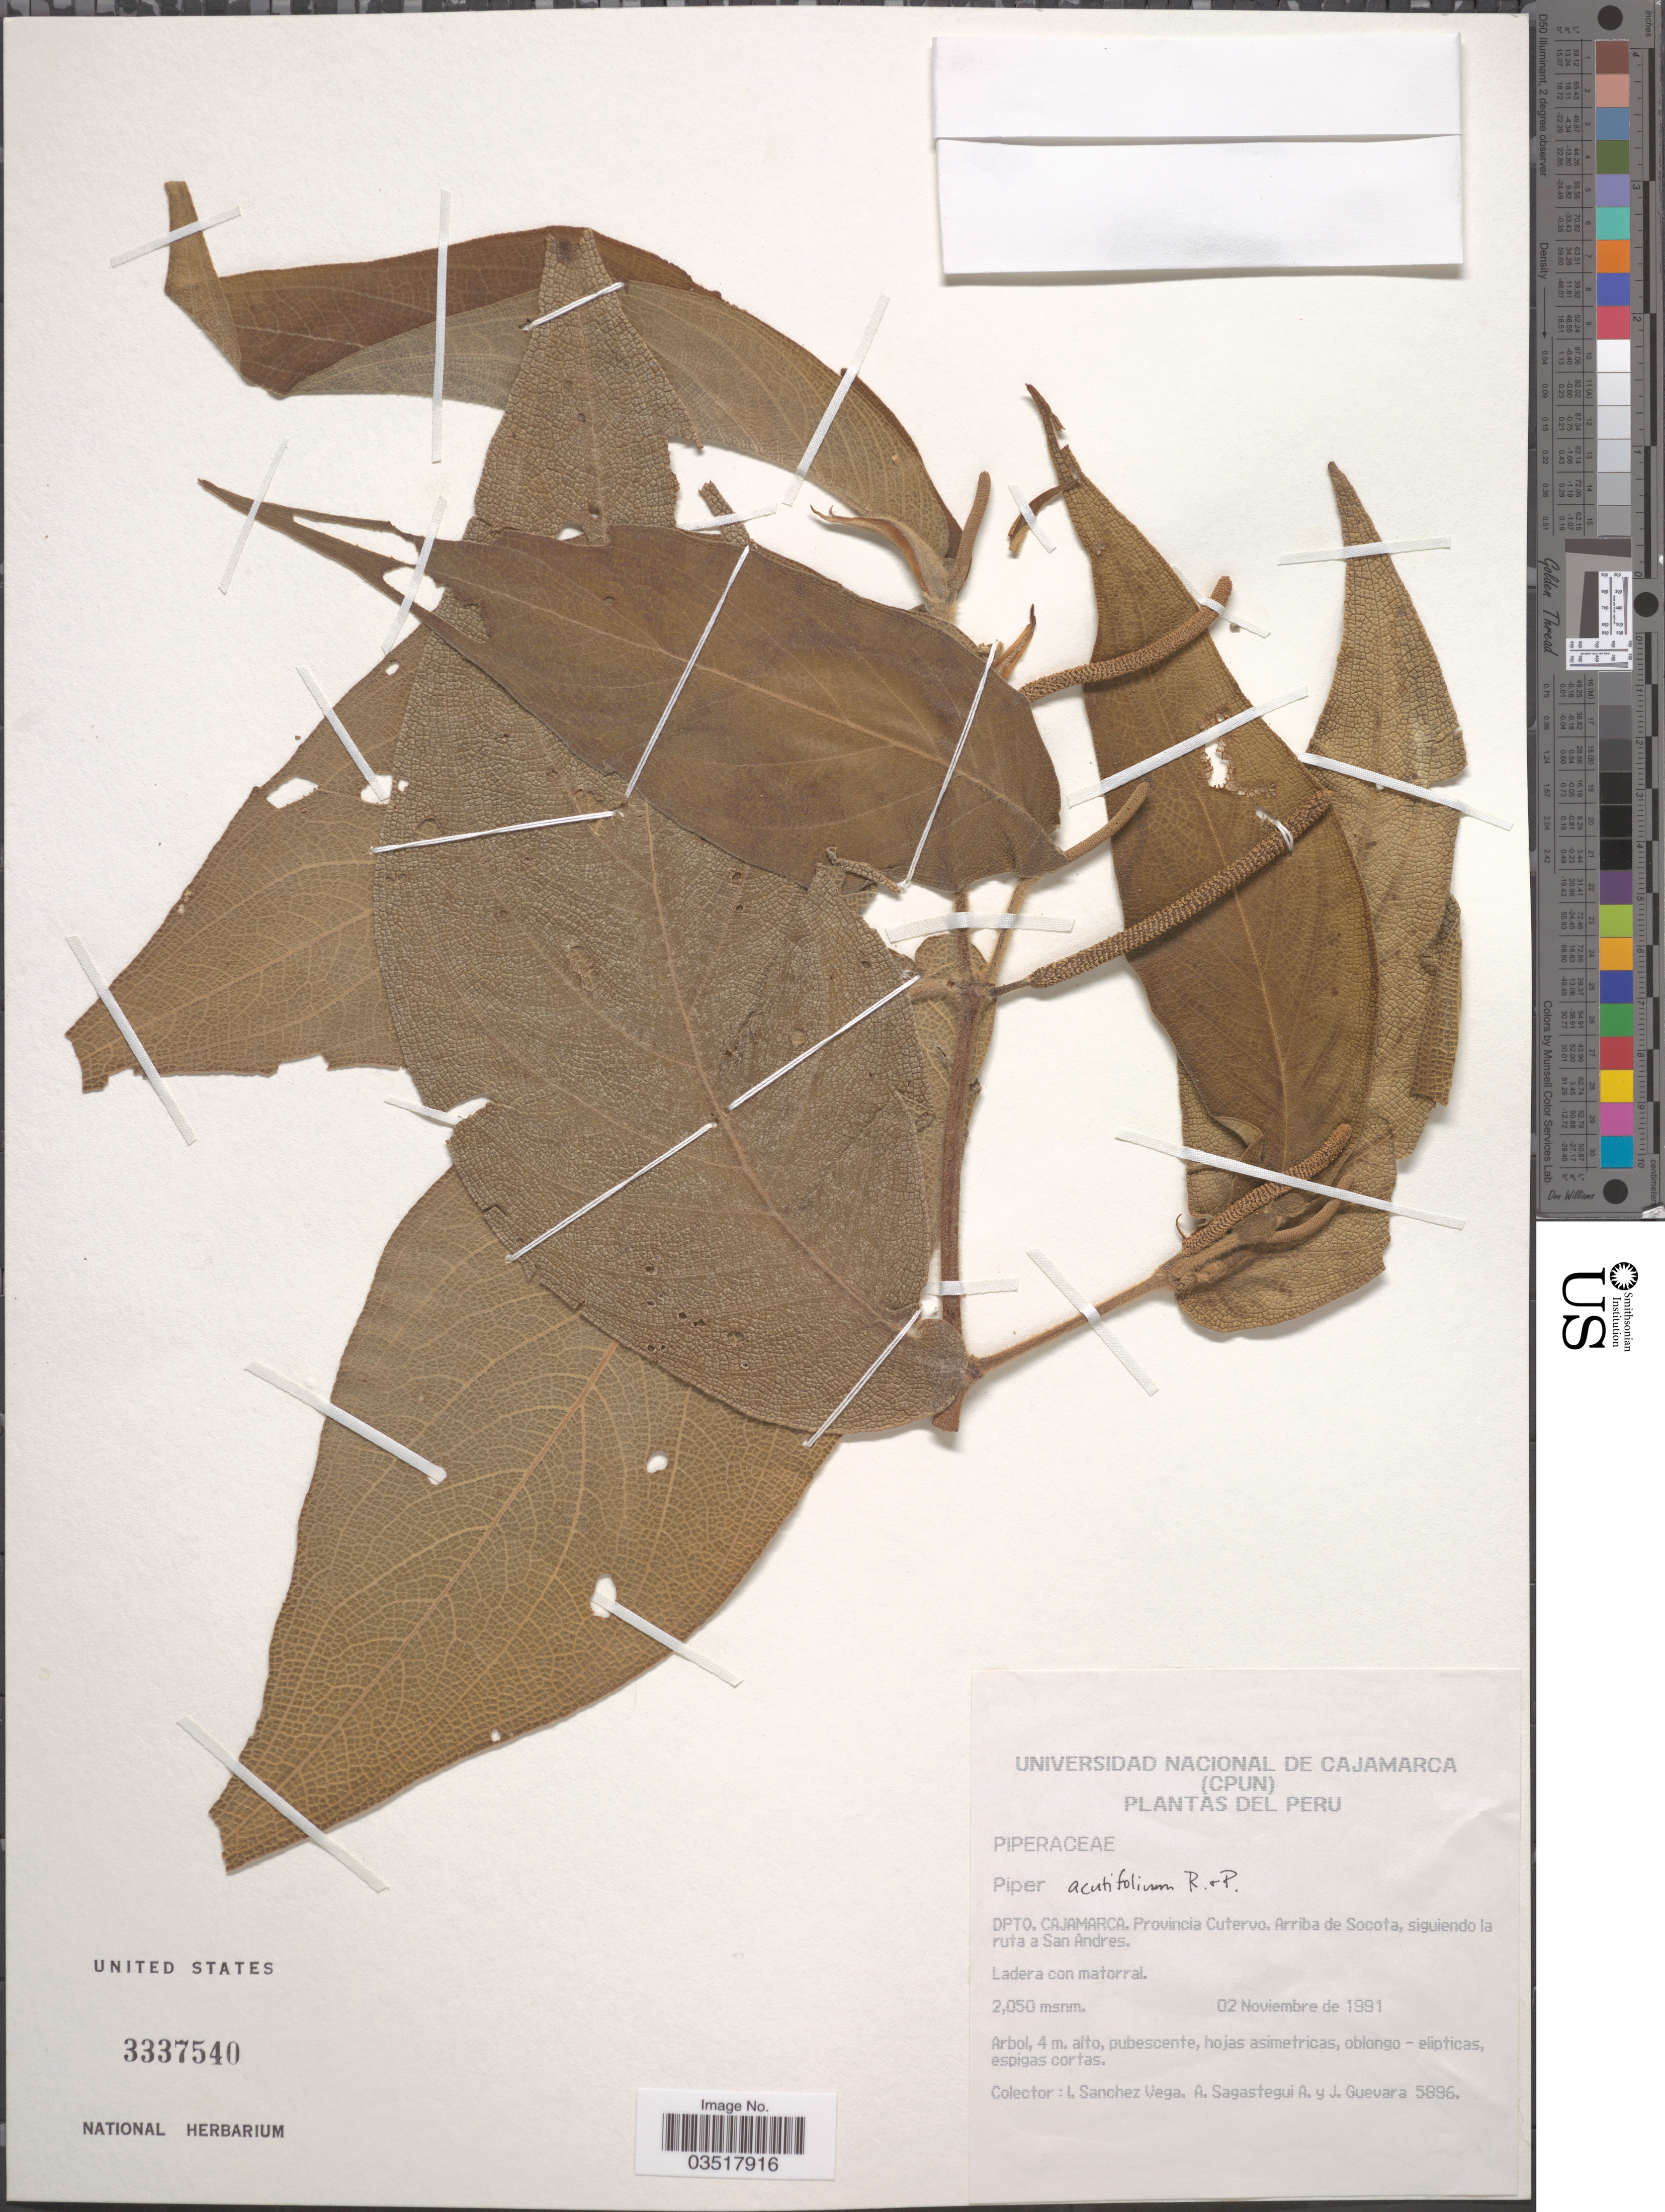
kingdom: Plantae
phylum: Tracheophyta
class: Magnoliopsida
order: Piperales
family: Piperaceae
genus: Piper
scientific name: Piper acutifolium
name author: Ruiz & Pav.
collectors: I. Sánchez Vega, A. Sagástegui A. & J. Guevara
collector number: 5896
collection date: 1991-11-02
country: Peru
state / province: Cajamarca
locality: Dpto. Cajamarca, Provincia Cutervo. Arriba de Socota, siguiendo la ruta a San Andres.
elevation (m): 2050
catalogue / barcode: US 3337540